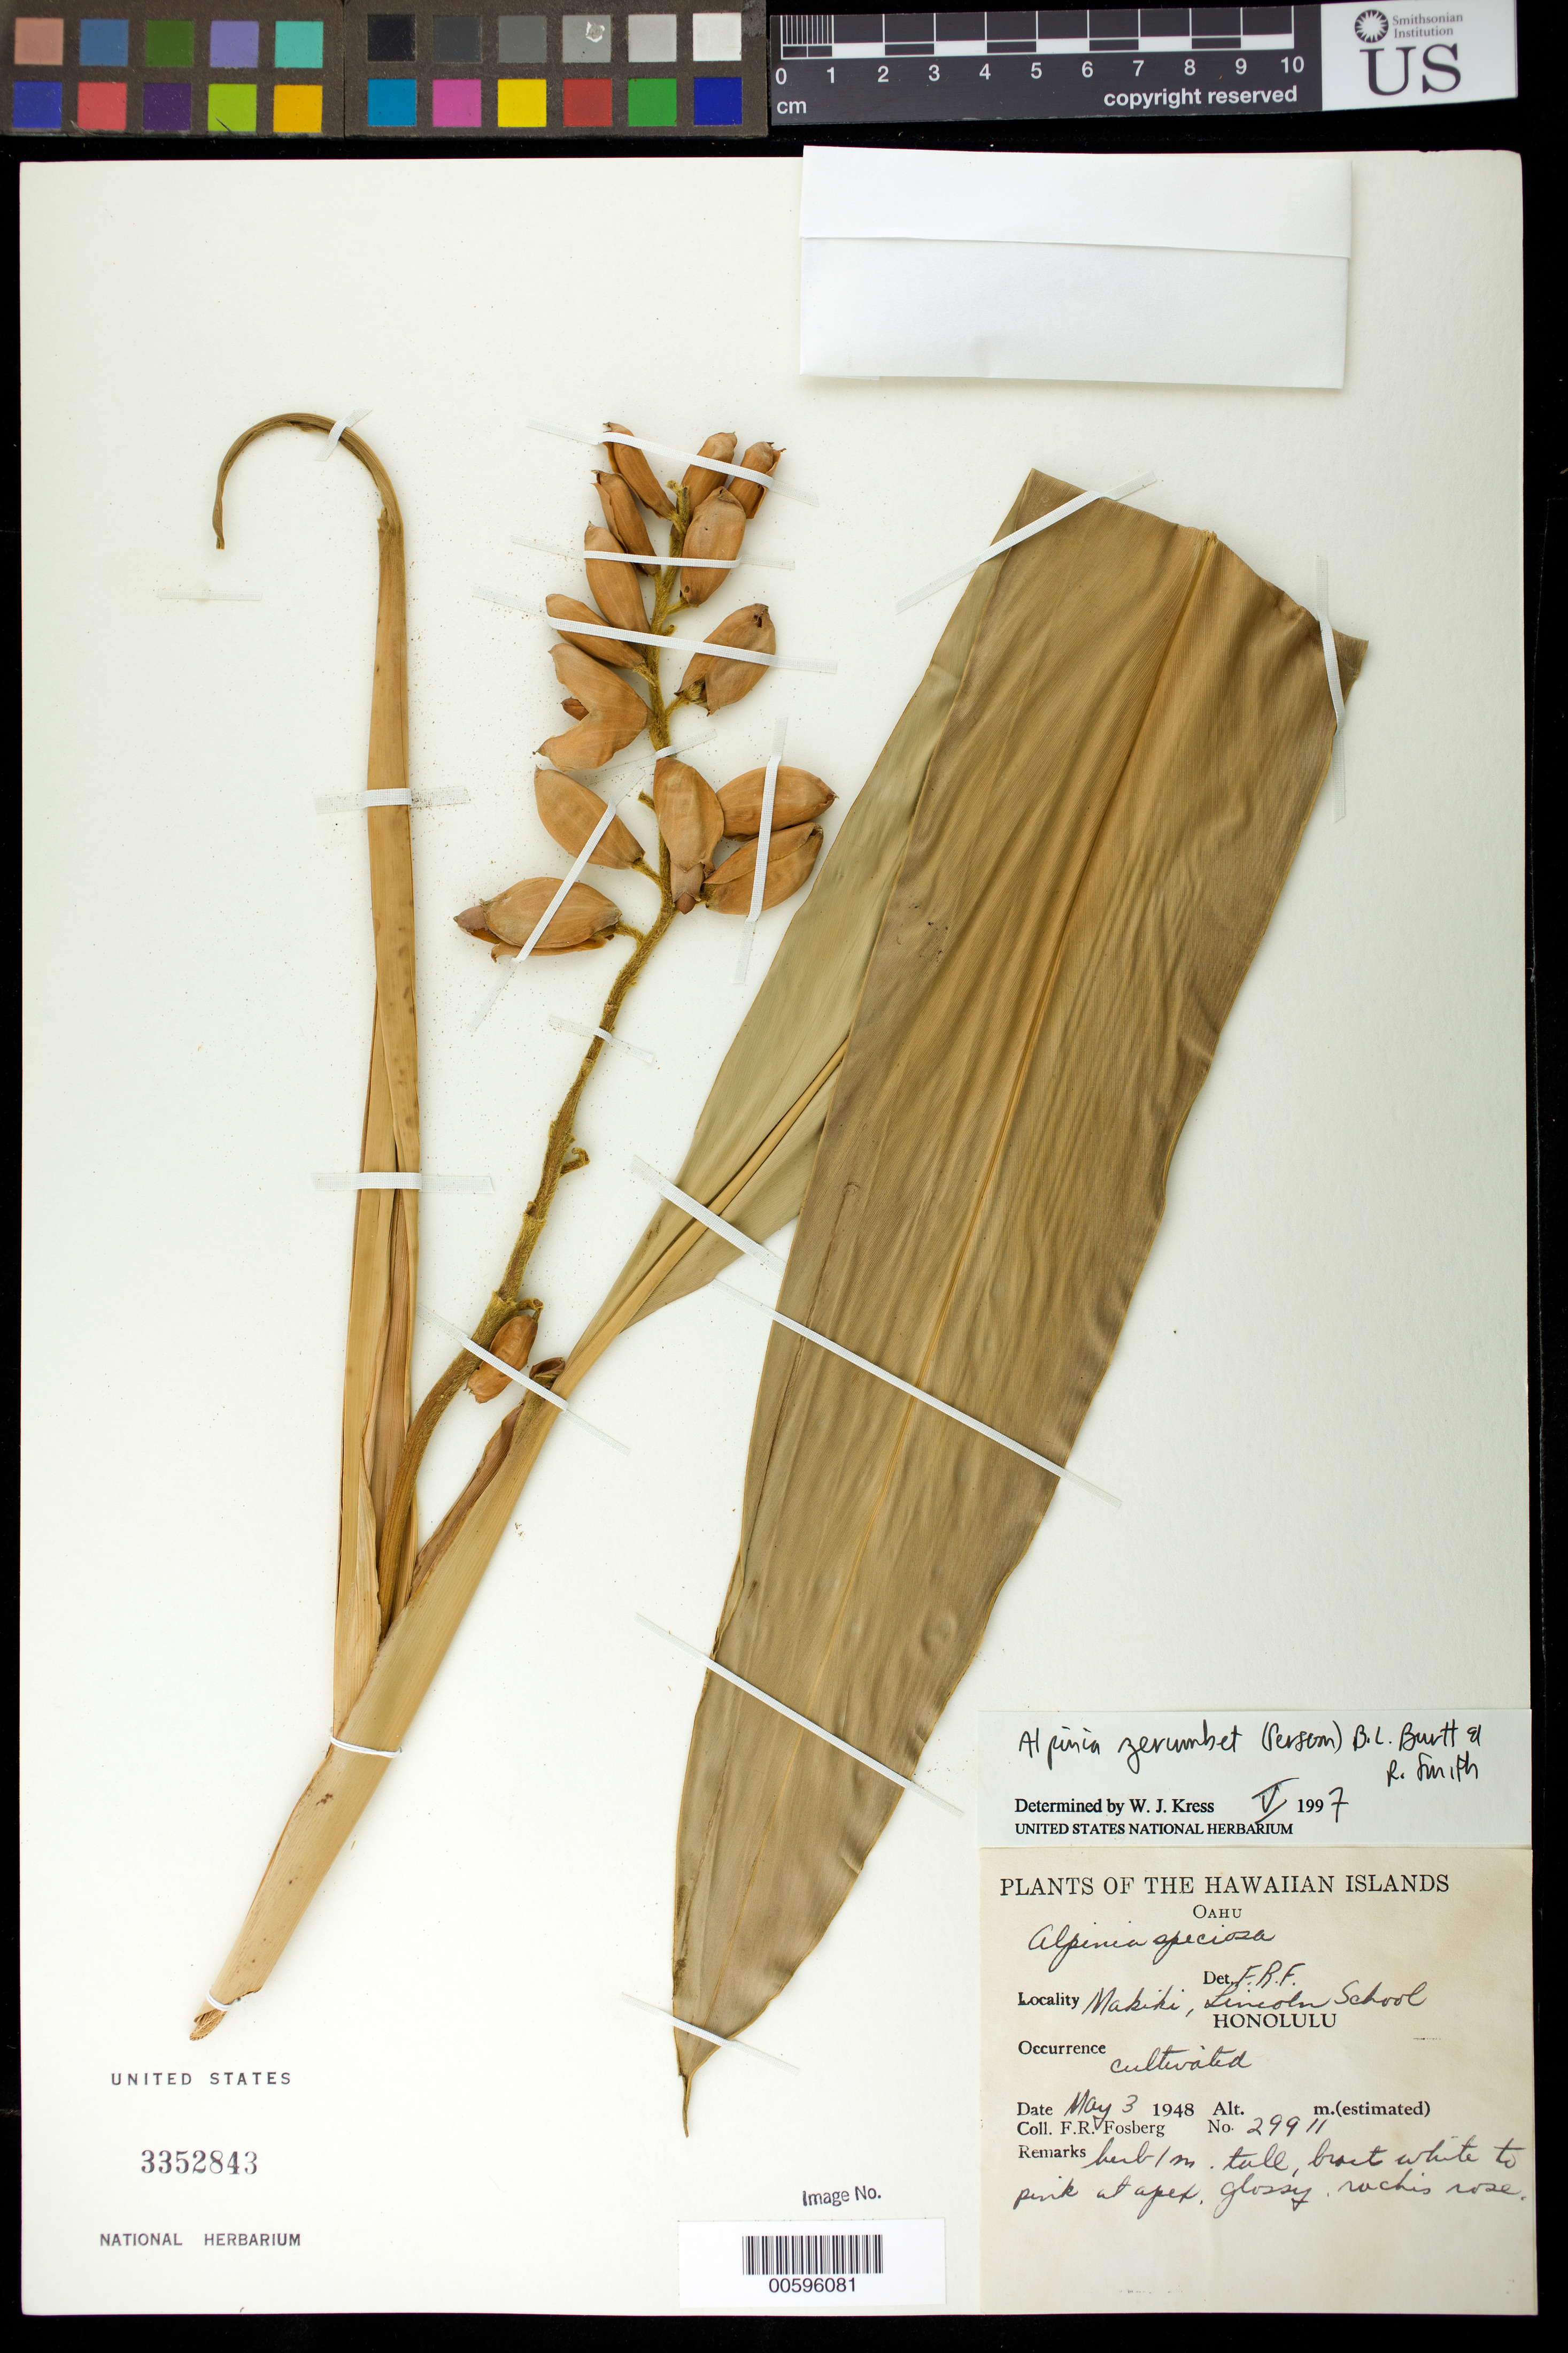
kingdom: Plantae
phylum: Tracheophyta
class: Liliopsida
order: Zingiberales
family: Zingiberaceae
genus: Alpinia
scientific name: Alpinia zerumbet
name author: (Pers.) B.L. Burtt & R.M. Sm.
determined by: Kress, W. J., (US), Smithsonian Institution - National Museum of Natural History (UNITED STATES)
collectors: F. R. Fosberg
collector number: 29911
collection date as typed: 3 May 1948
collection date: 1948-05-03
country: United States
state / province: Hawaii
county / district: Honolulu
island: Oahu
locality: Makiki, Lincoln School, Honolulu.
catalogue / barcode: US 3352843